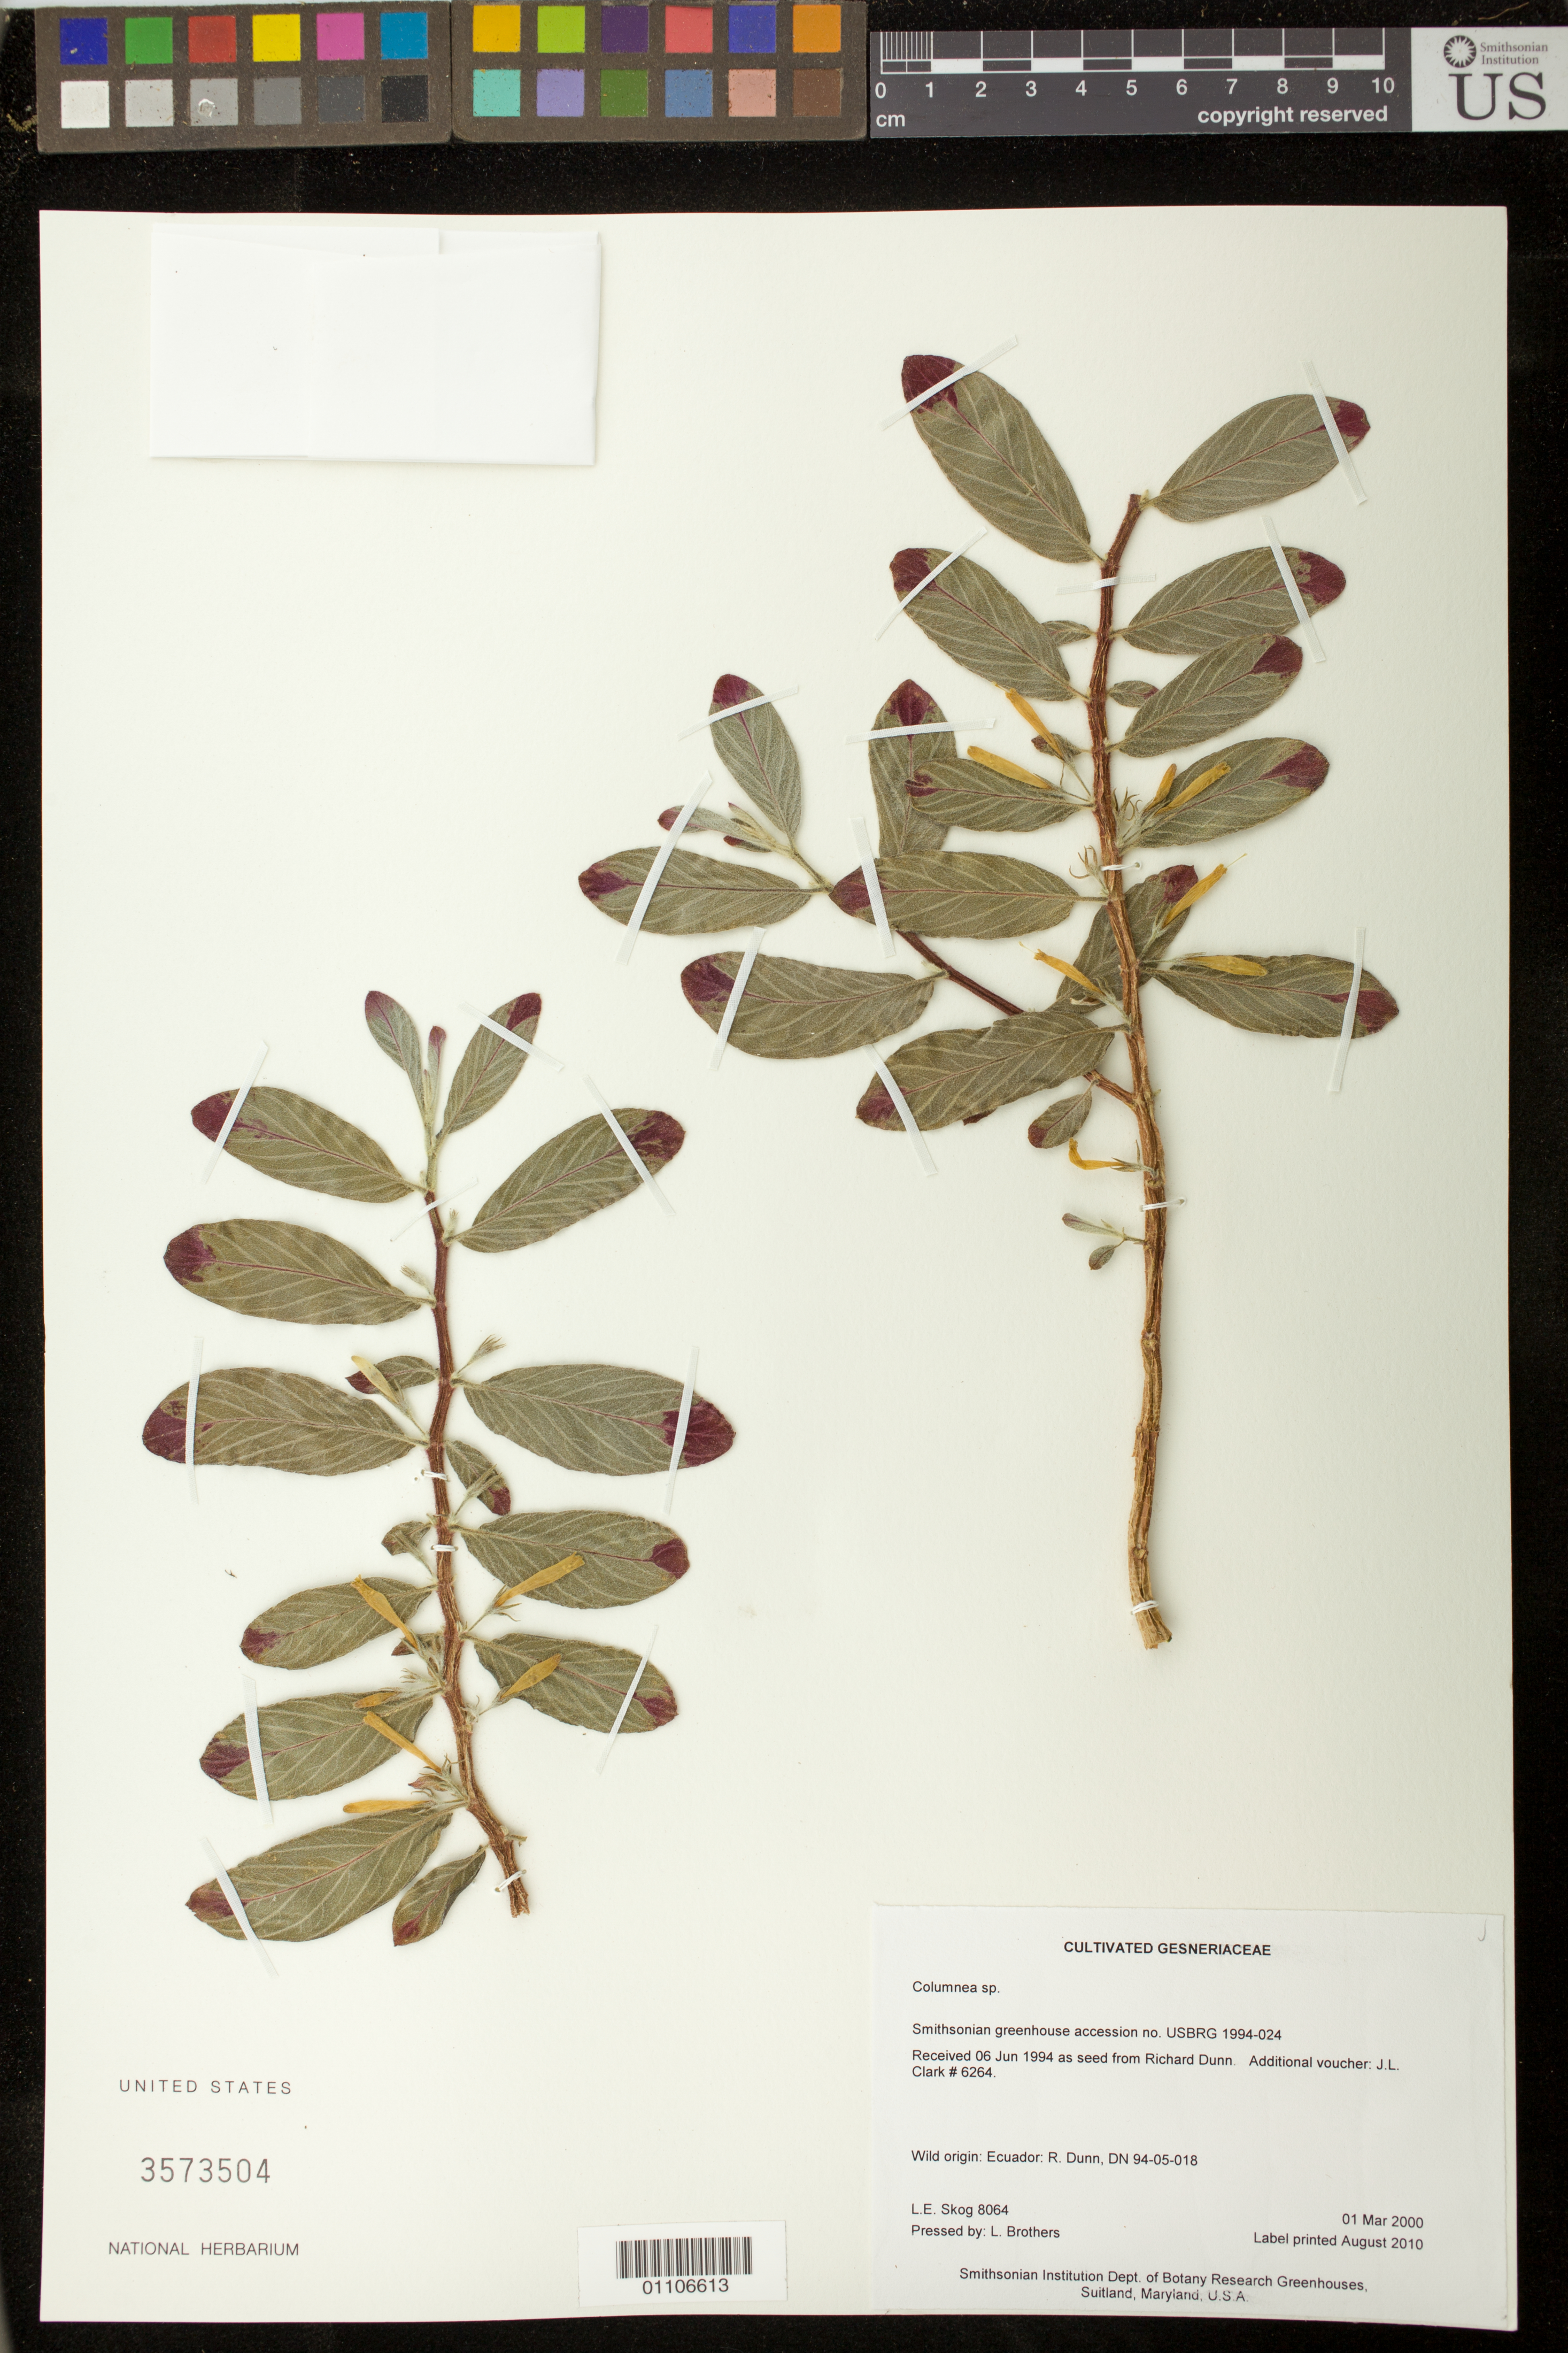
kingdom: Plantae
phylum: Tracheophyta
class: Magnoliopsida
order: Lamiales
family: Gesneriaceae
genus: Columnea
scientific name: Columnea sp.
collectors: L. E. Skog & L. Brothers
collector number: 8064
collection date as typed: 01 Mar 2000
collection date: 2000-03-01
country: Ecuador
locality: Smithsonian Institution Dept. of Botany Research Greenhouses, Suitland, Maryland, U.S.A.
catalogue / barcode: US 3573504